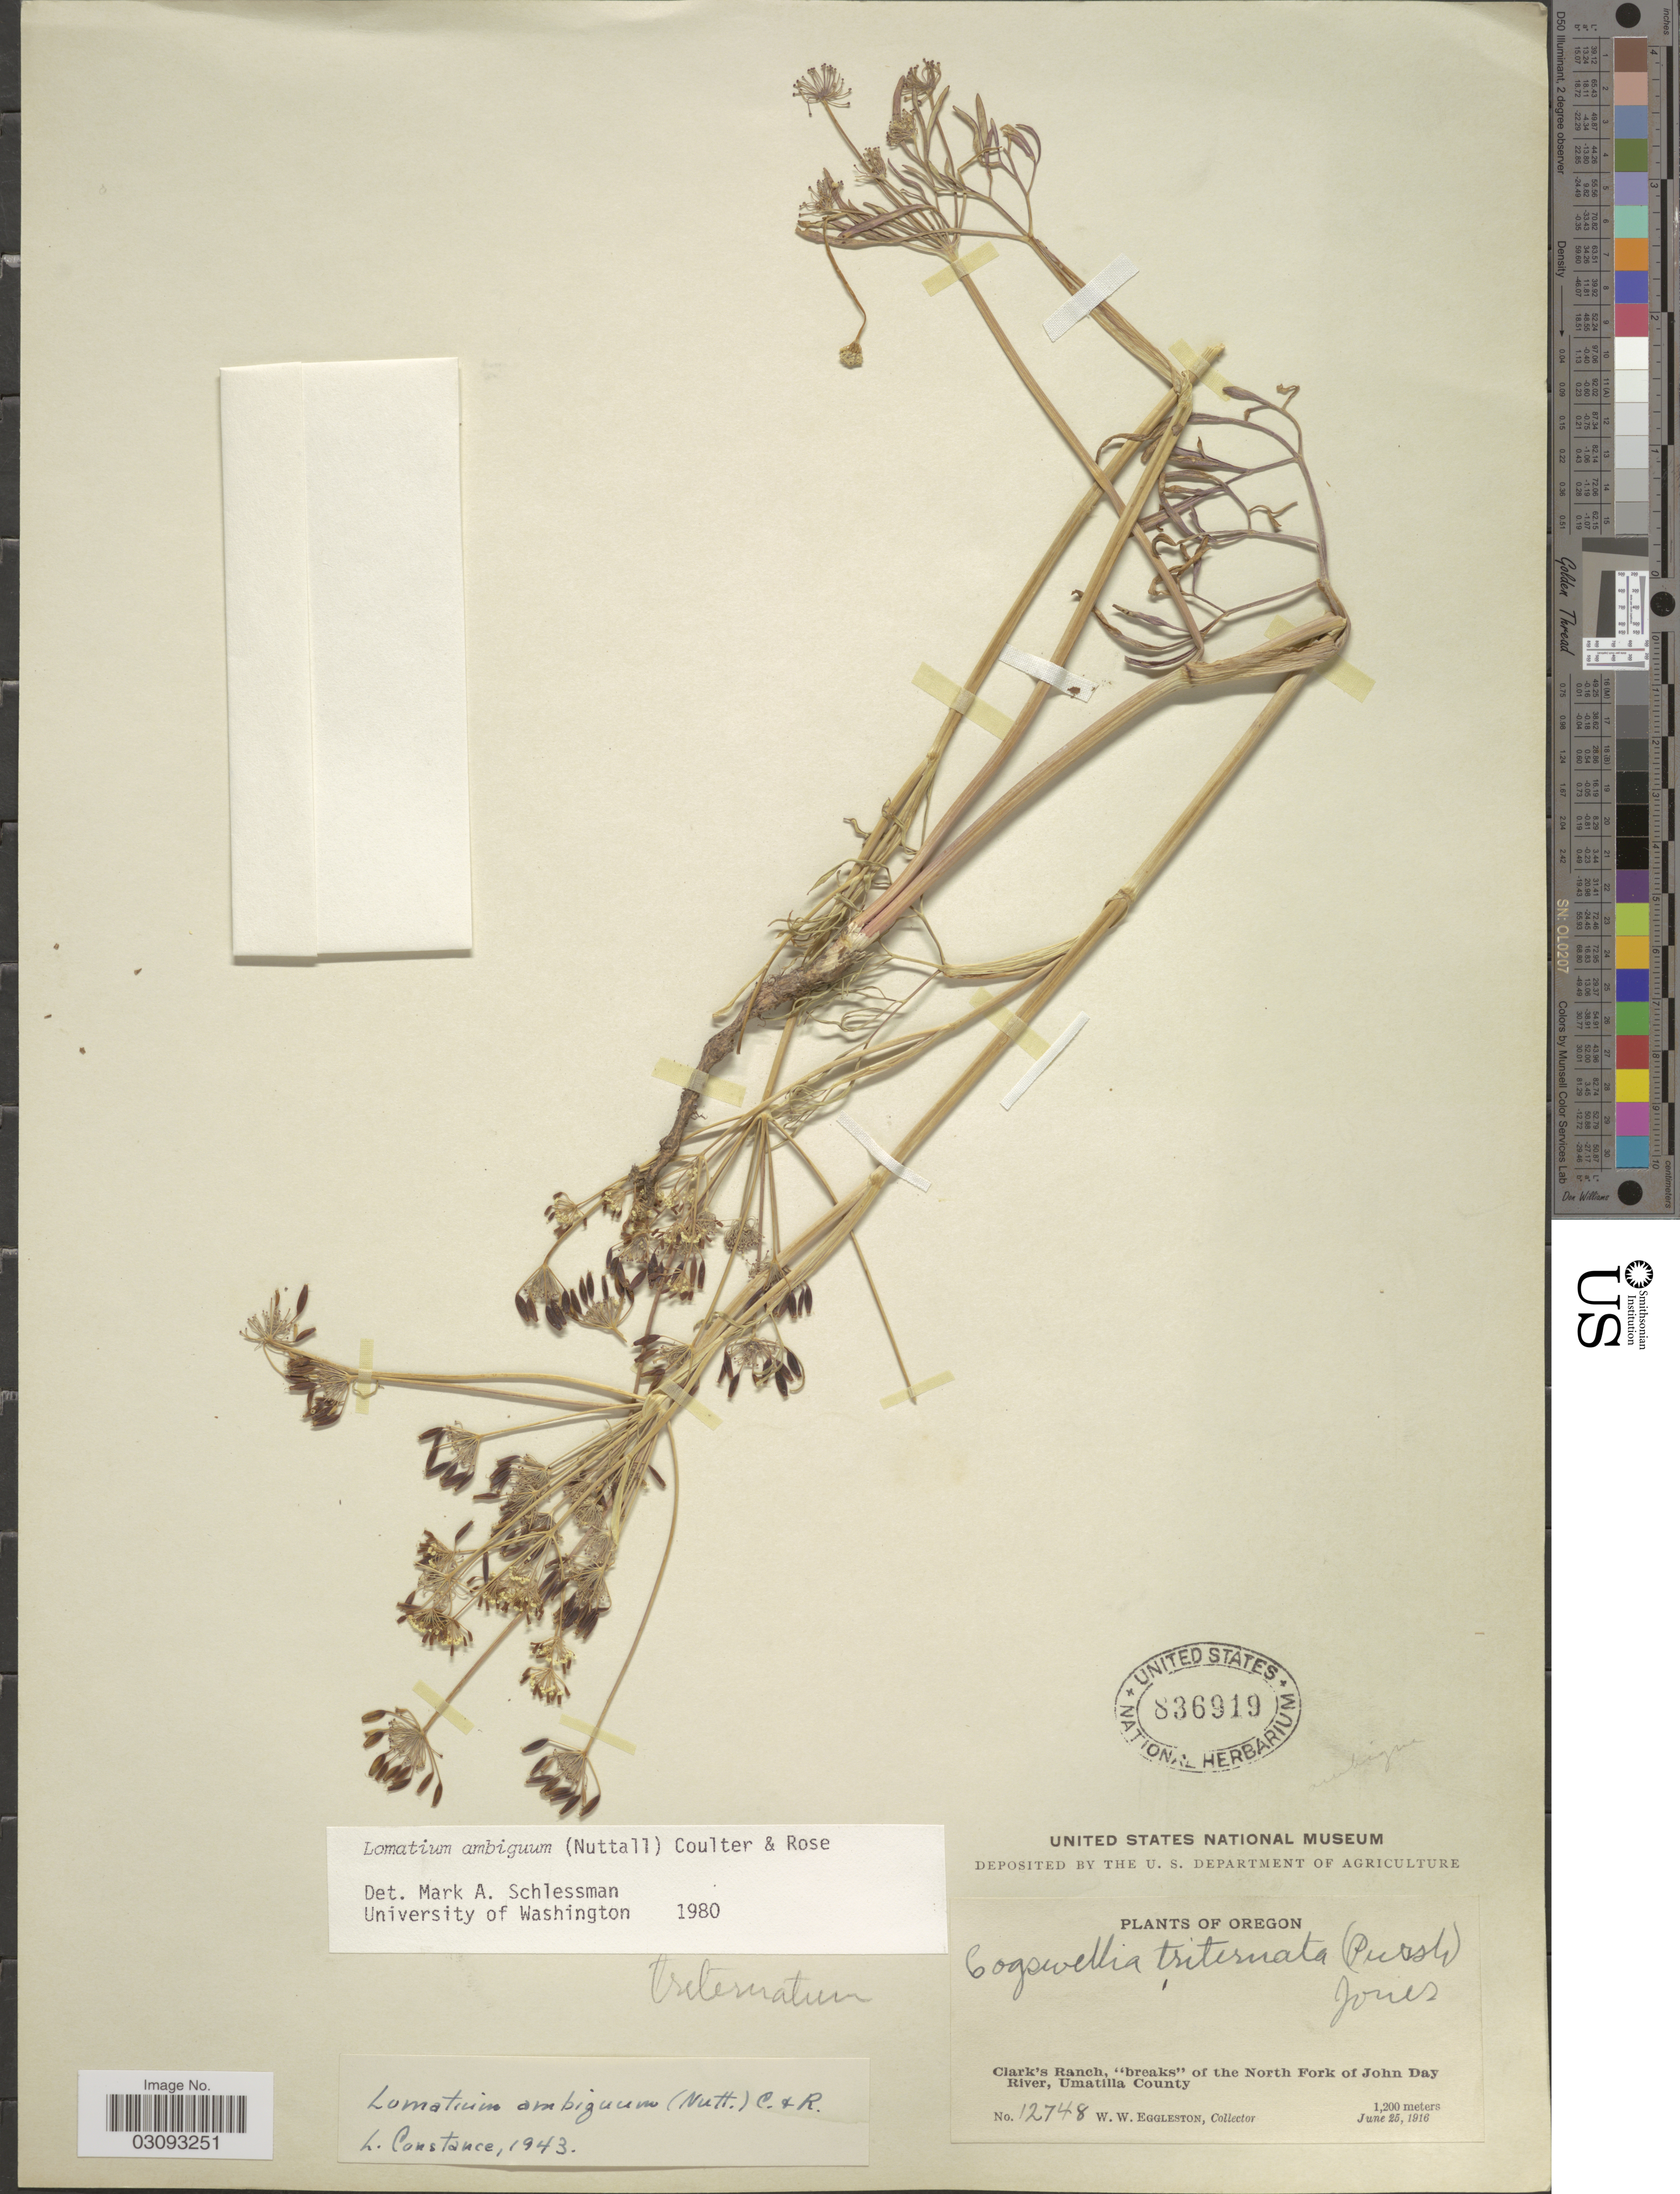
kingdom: Plantae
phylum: Tracheophyta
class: Magnoliopsida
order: Apiales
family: Apiaceae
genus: Lomatium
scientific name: Lomatium ambiguum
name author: (Nutt.) Coult. & Rose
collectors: W. W. Eggleston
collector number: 12748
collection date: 1916-06-25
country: United States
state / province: Oregon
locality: Clark's Ranch, "breaks" of the North Fork of John Day River, Umatilla County.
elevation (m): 1200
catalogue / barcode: US 836919